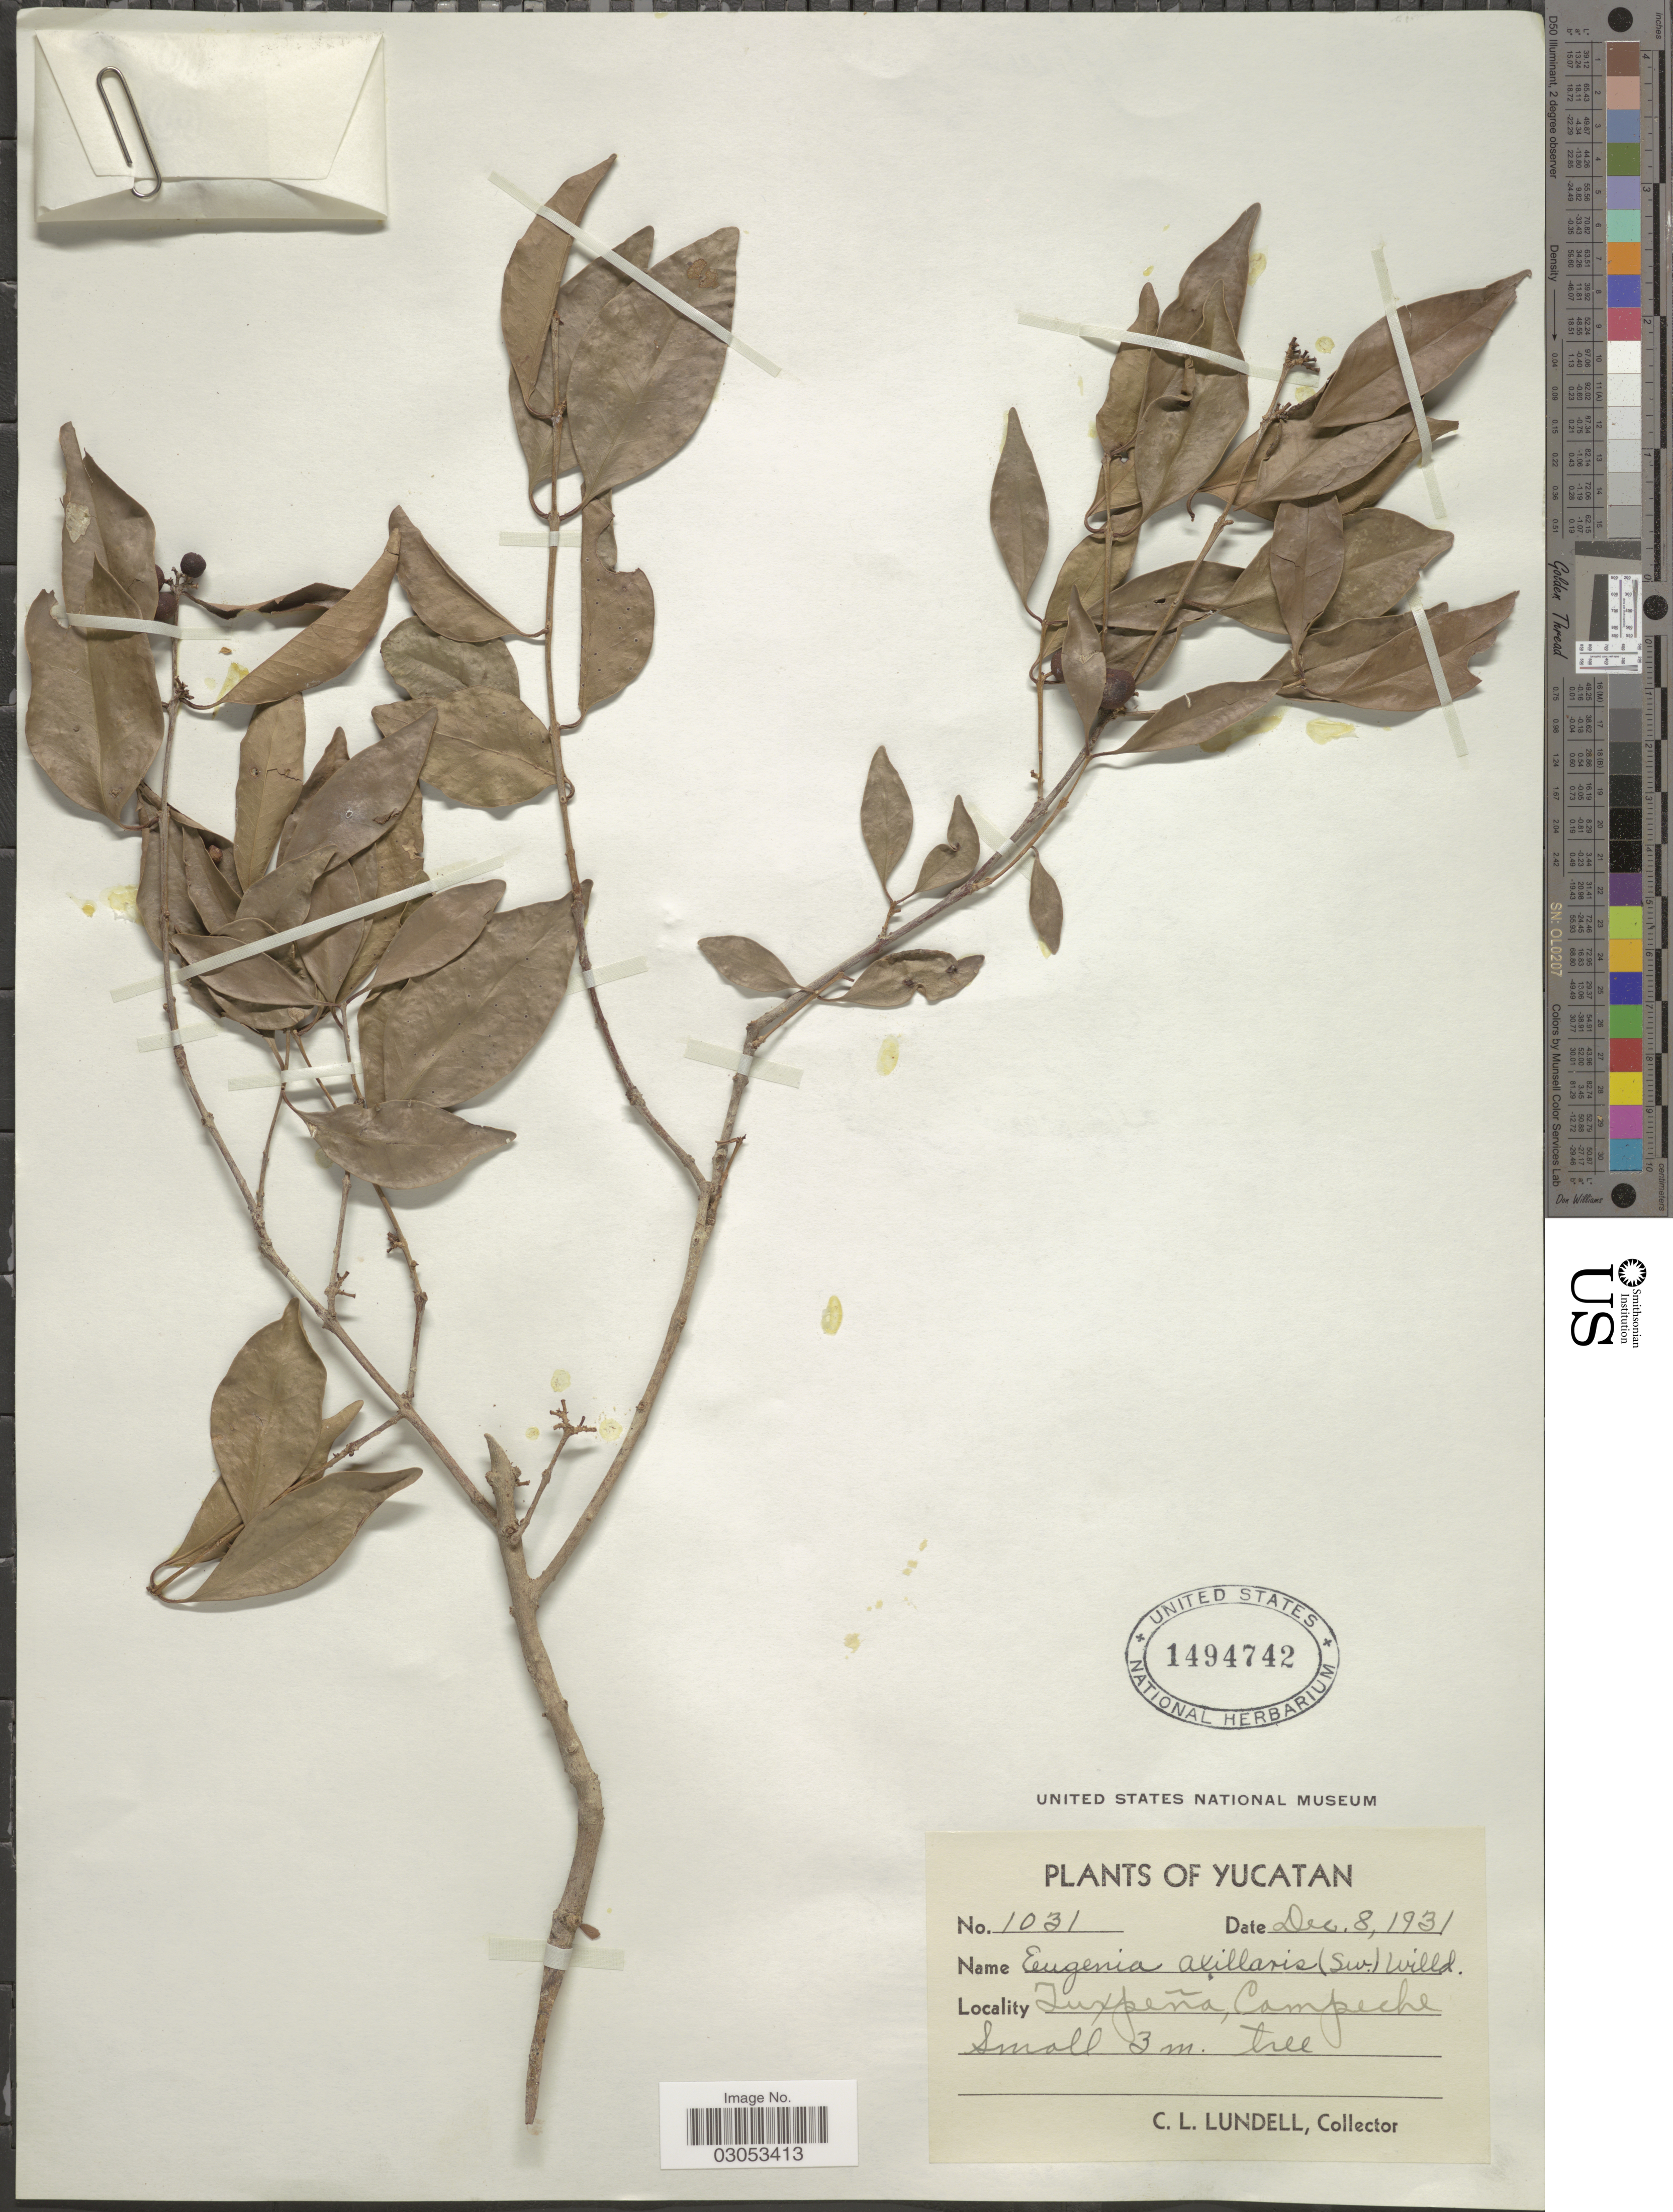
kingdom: Plantae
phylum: Tracheophyta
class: Magnoliopsida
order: Myrtales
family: Myrtaceae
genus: Eugenia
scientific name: Eugenia axillaris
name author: (Sw.) Willd.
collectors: C. L. Lundell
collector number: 1031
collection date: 1931-12-08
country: Mexico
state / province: Yucatán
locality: Tuxpeña, Campeche.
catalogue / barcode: US 1494742